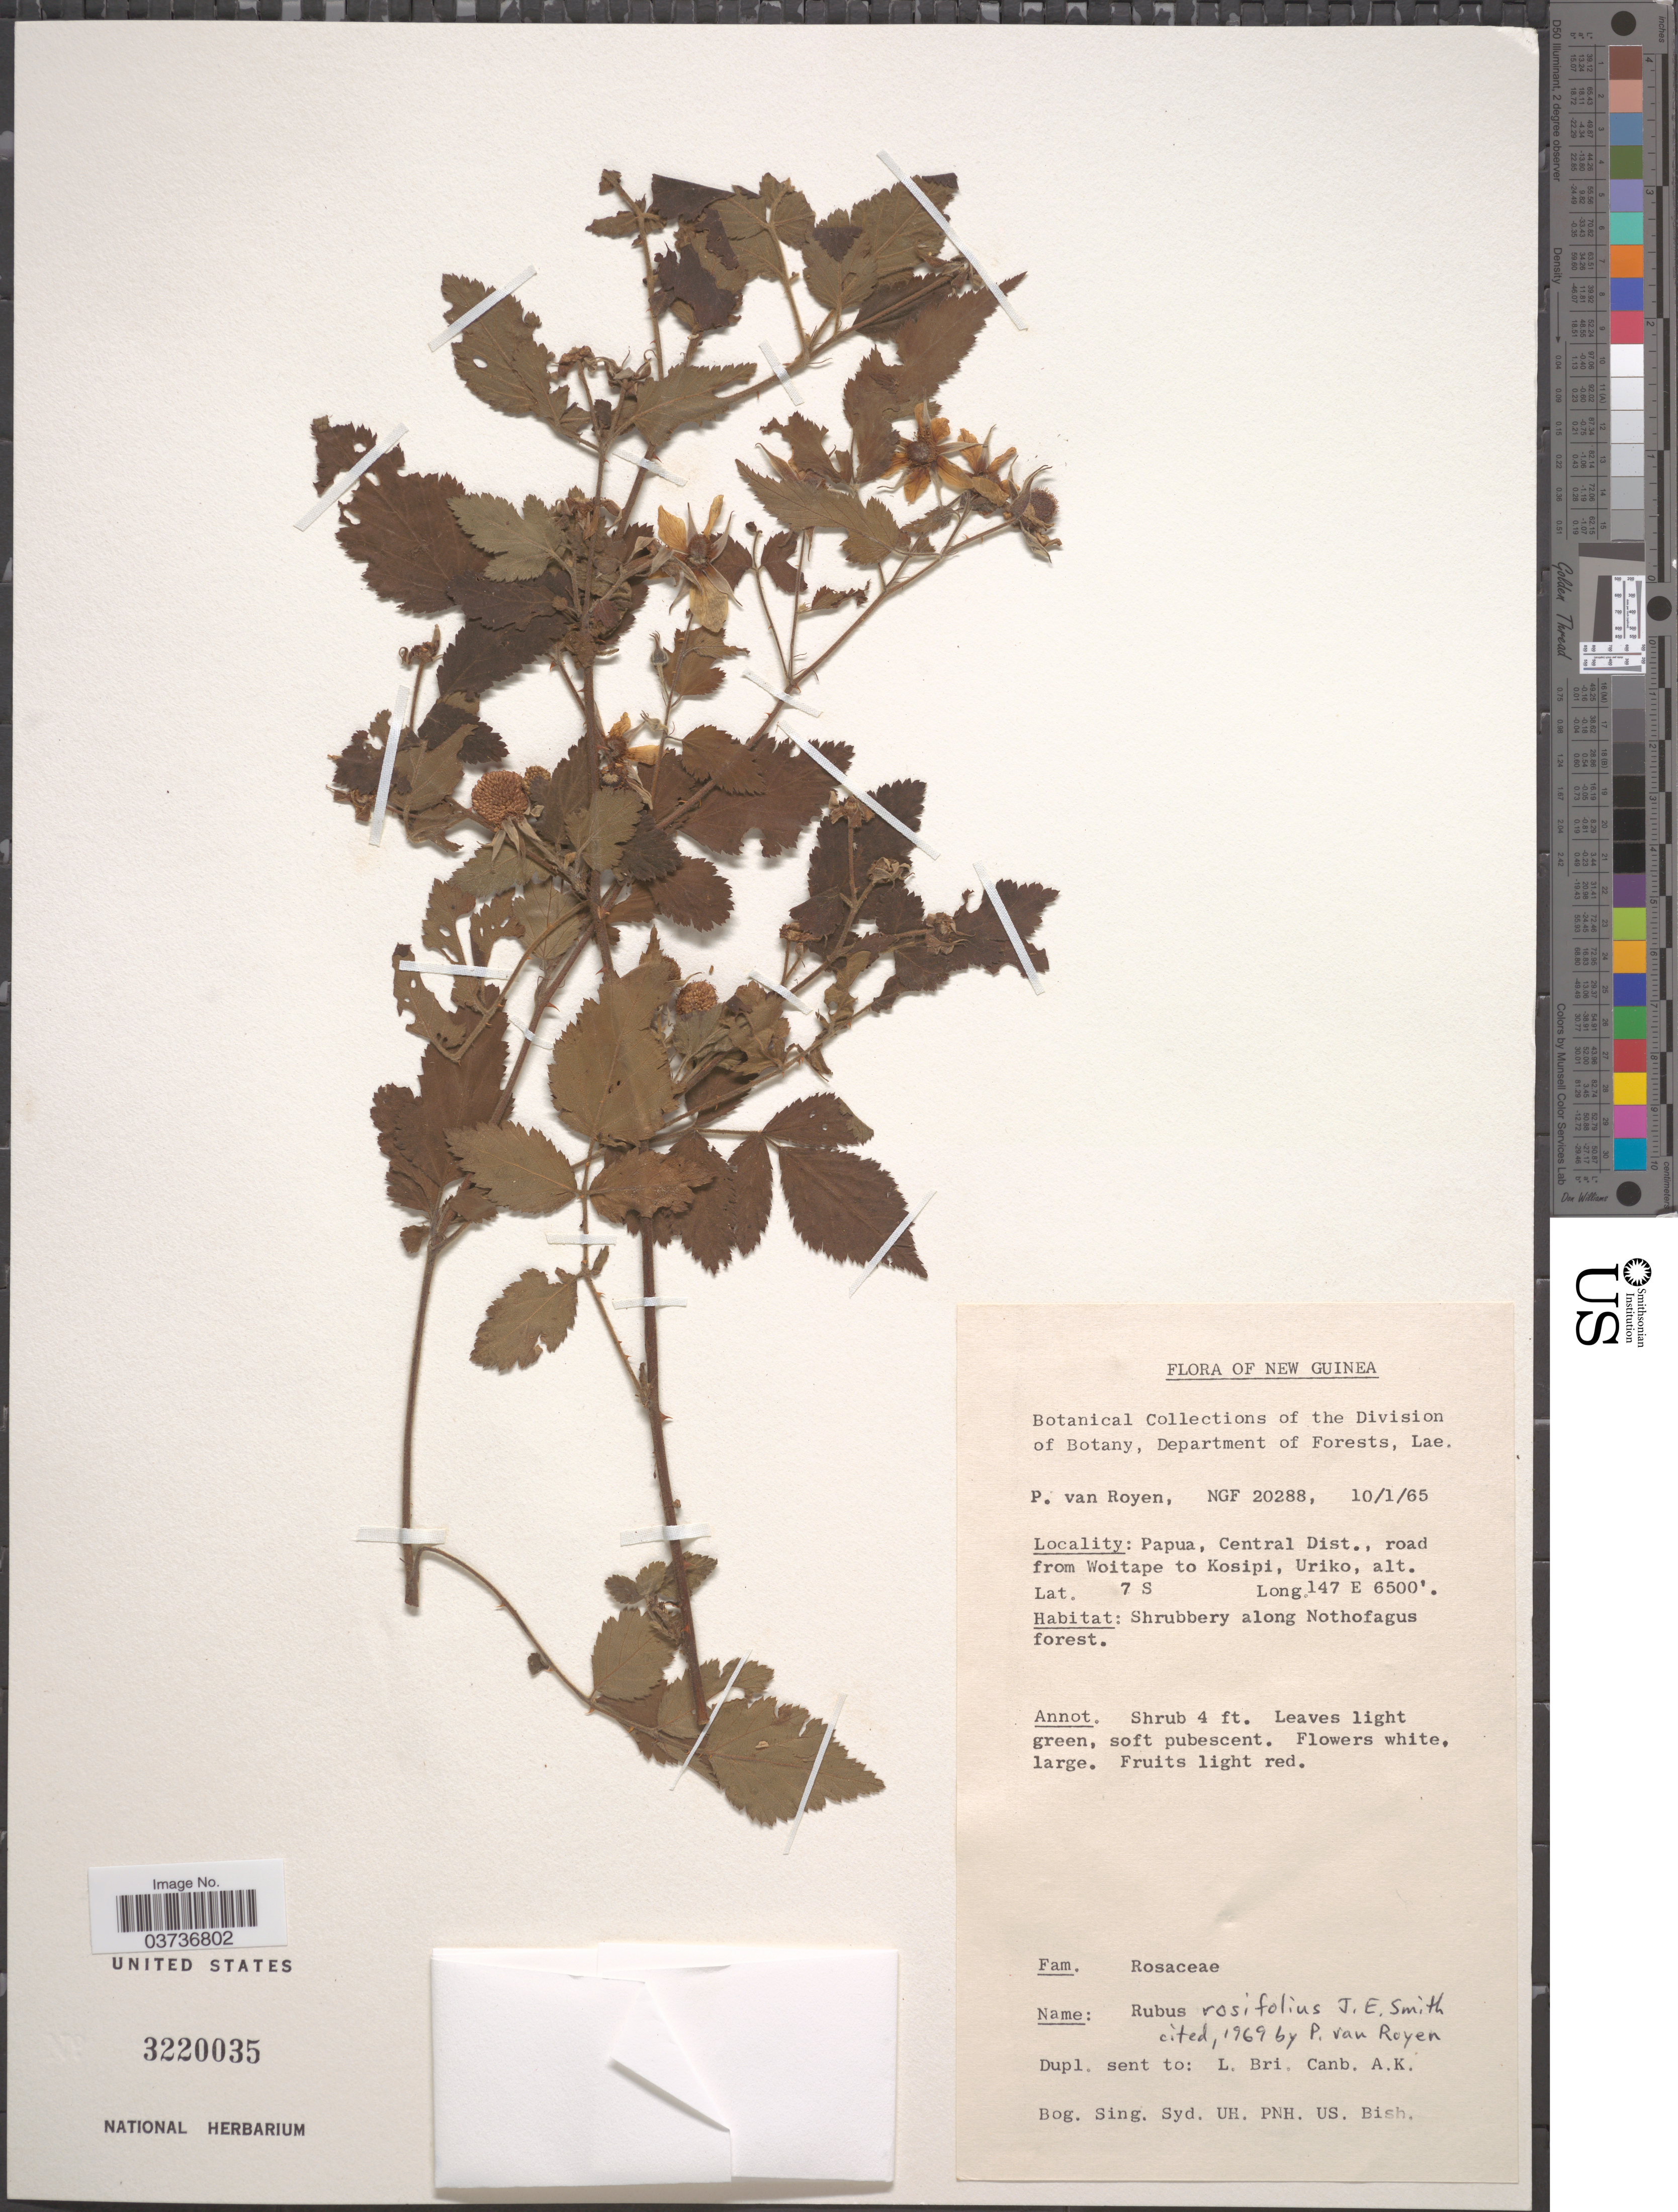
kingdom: Plantae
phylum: Tracheophyta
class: Magnoliopsida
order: Rosales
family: Rosaceae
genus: Rubus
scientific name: Rubus rosaefolius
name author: Sm.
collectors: P. van Royen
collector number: NGF20288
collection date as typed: Transcribed d/m/y: 10/1/65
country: Papua New Guinea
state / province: Central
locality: New Guinea. Papua, Central Dist., road from Woitape to Kosipi, Uriko.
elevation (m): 1981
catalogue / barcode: US 3220035